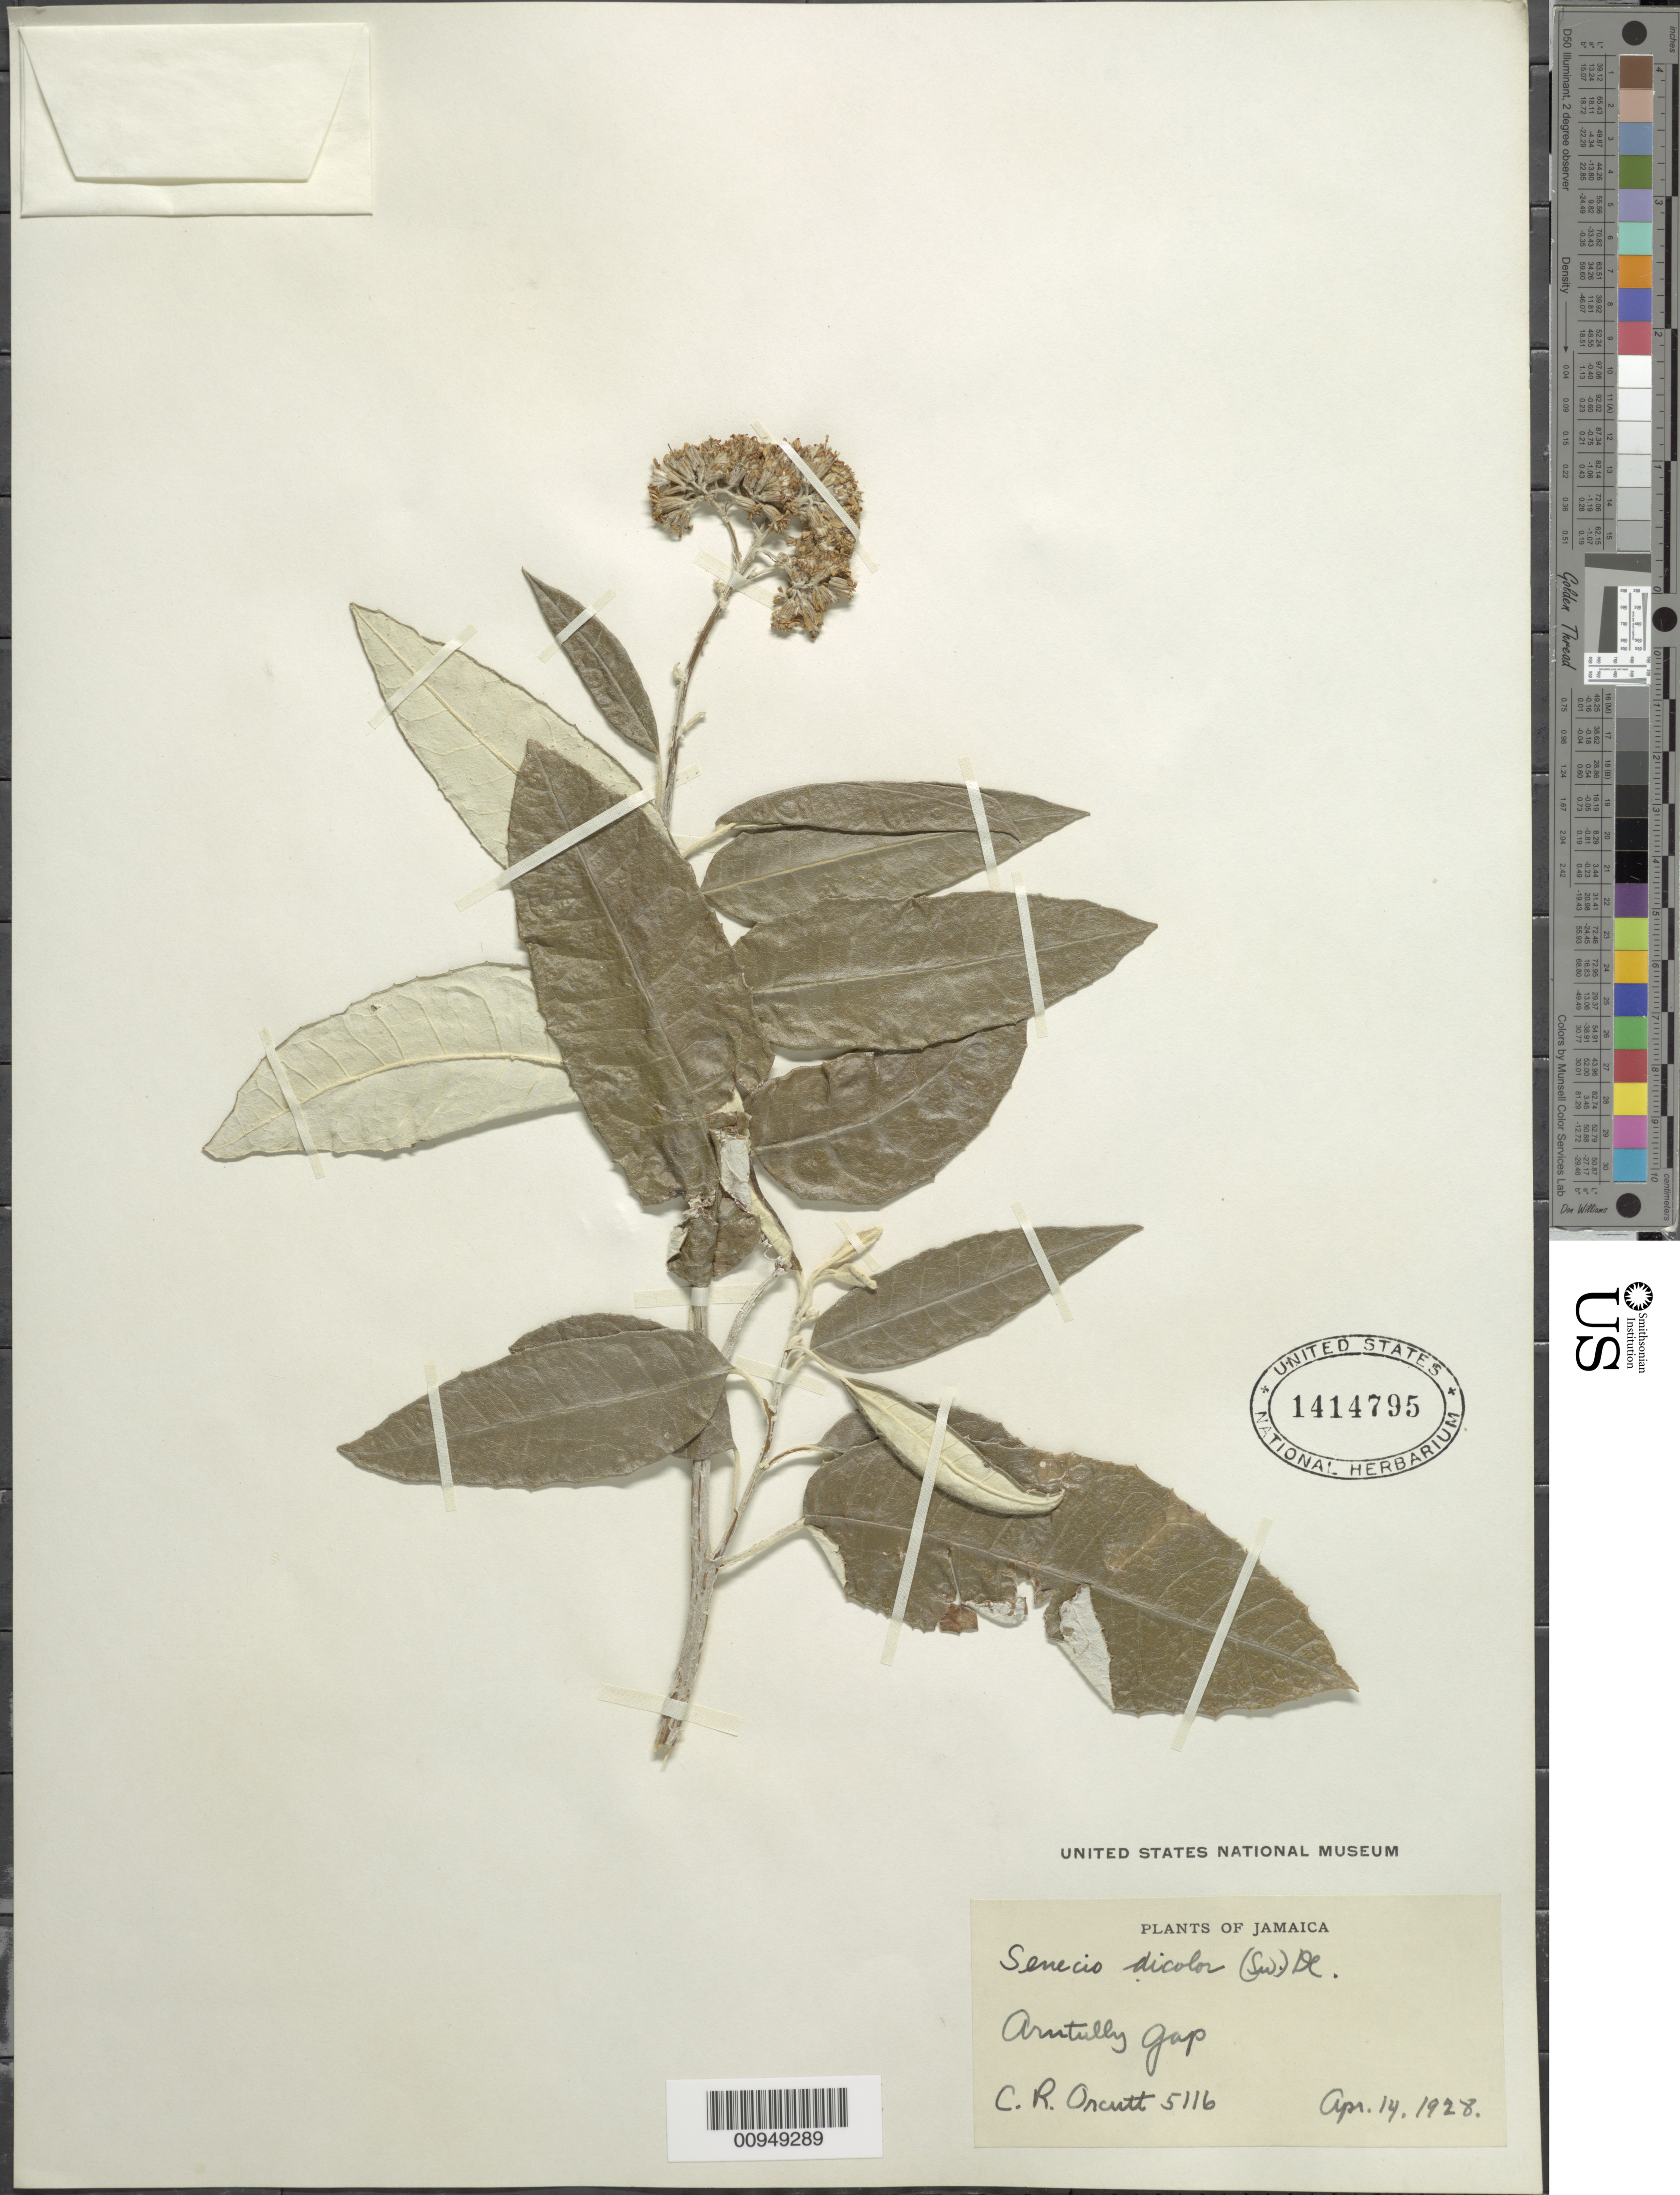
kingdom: Plantae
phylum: Tracheophyta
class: Magnoliopsida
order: Asterales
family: Asteraceae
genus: Zemisia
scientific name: Zemisia discolor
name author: (Sw.) B. Nord.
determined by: Francisco-Ortega, J., (FIUX), Florida International University (UNITED STATES)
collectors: C. R. Orcutt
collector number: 5116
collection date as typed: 14 Apr 1928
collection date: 1928-04-14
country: Jamaica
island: Jamaica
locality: Arntully Gap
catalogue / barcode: US 1414795